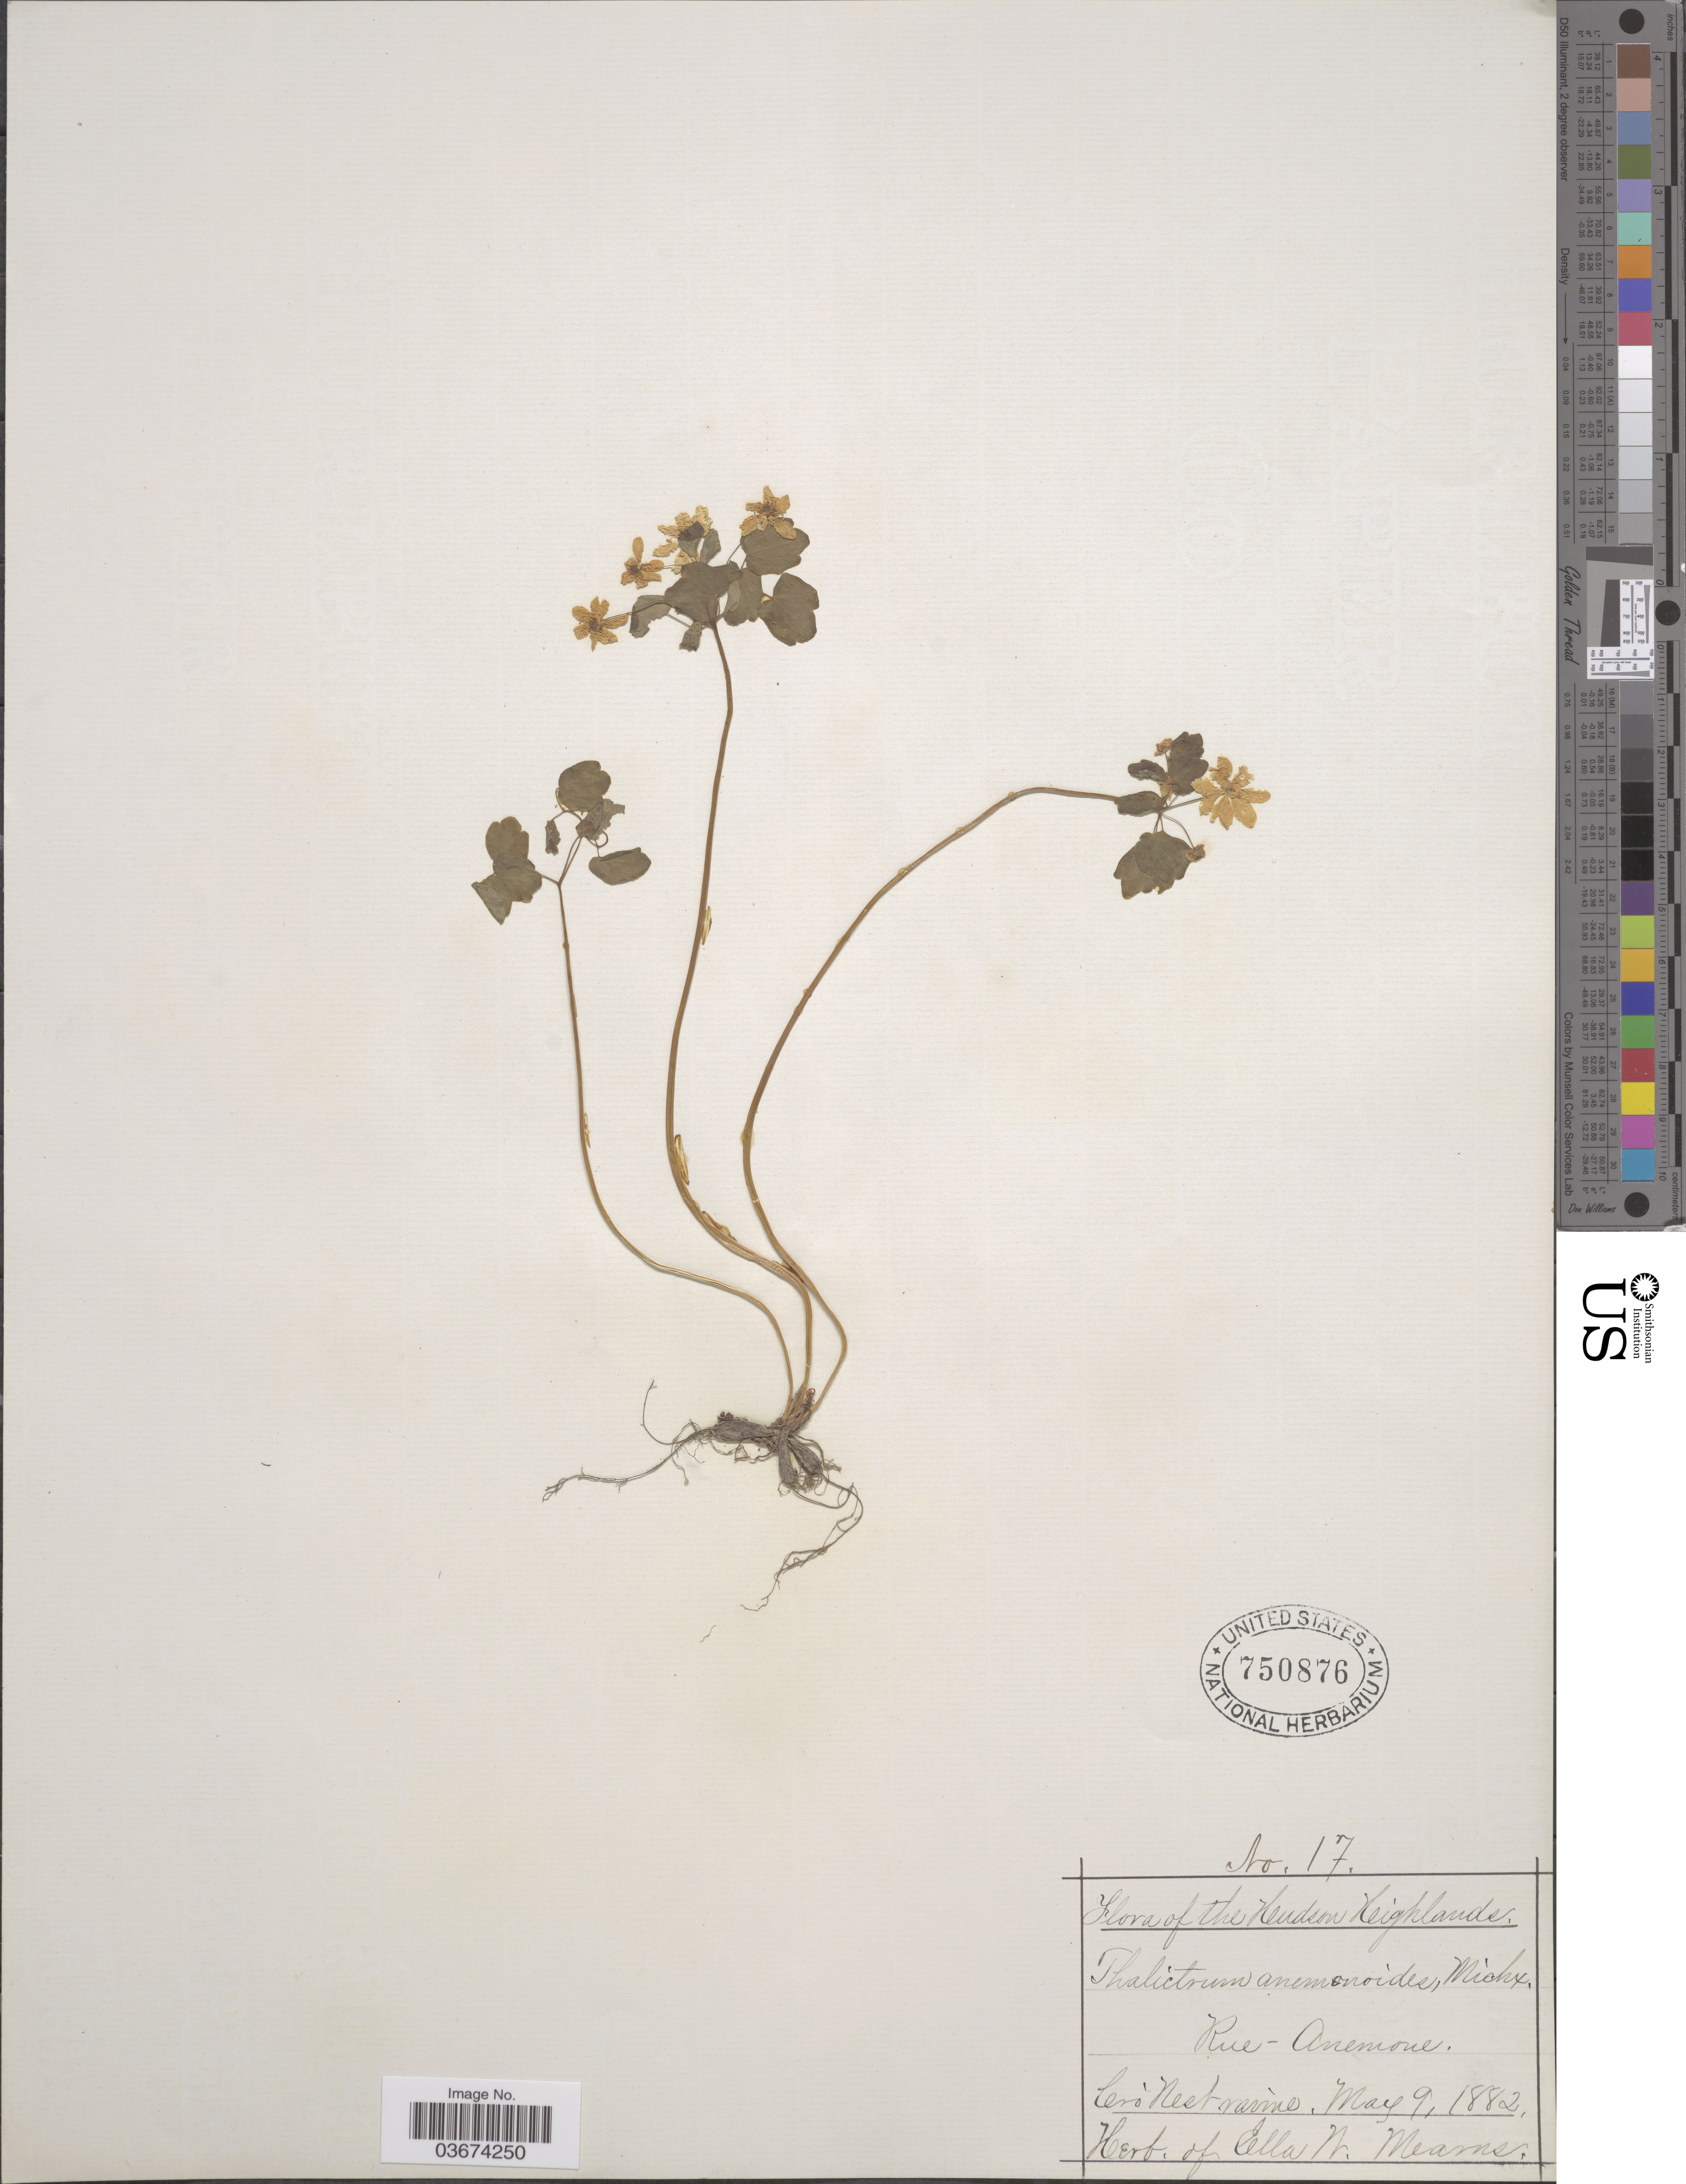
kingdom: Plantae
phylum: Tracheophyta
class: Magnoliopsida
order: Ranunculales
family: Ranunculaceae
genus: Thalictrum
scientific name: Thalictrum thalictroides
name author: (L.) A.J. Eames & B. Boivin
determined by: Strong, M. T., (US), Smithsonian Institution - National Museum of Natural History (UNITED STATES)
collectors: ex herb. Ella W. Mearns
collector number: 17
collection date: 1882-05-09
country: United States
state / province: New York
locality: The Hudson Highlands. Cro' Nest ravine.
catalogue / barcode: US 750876